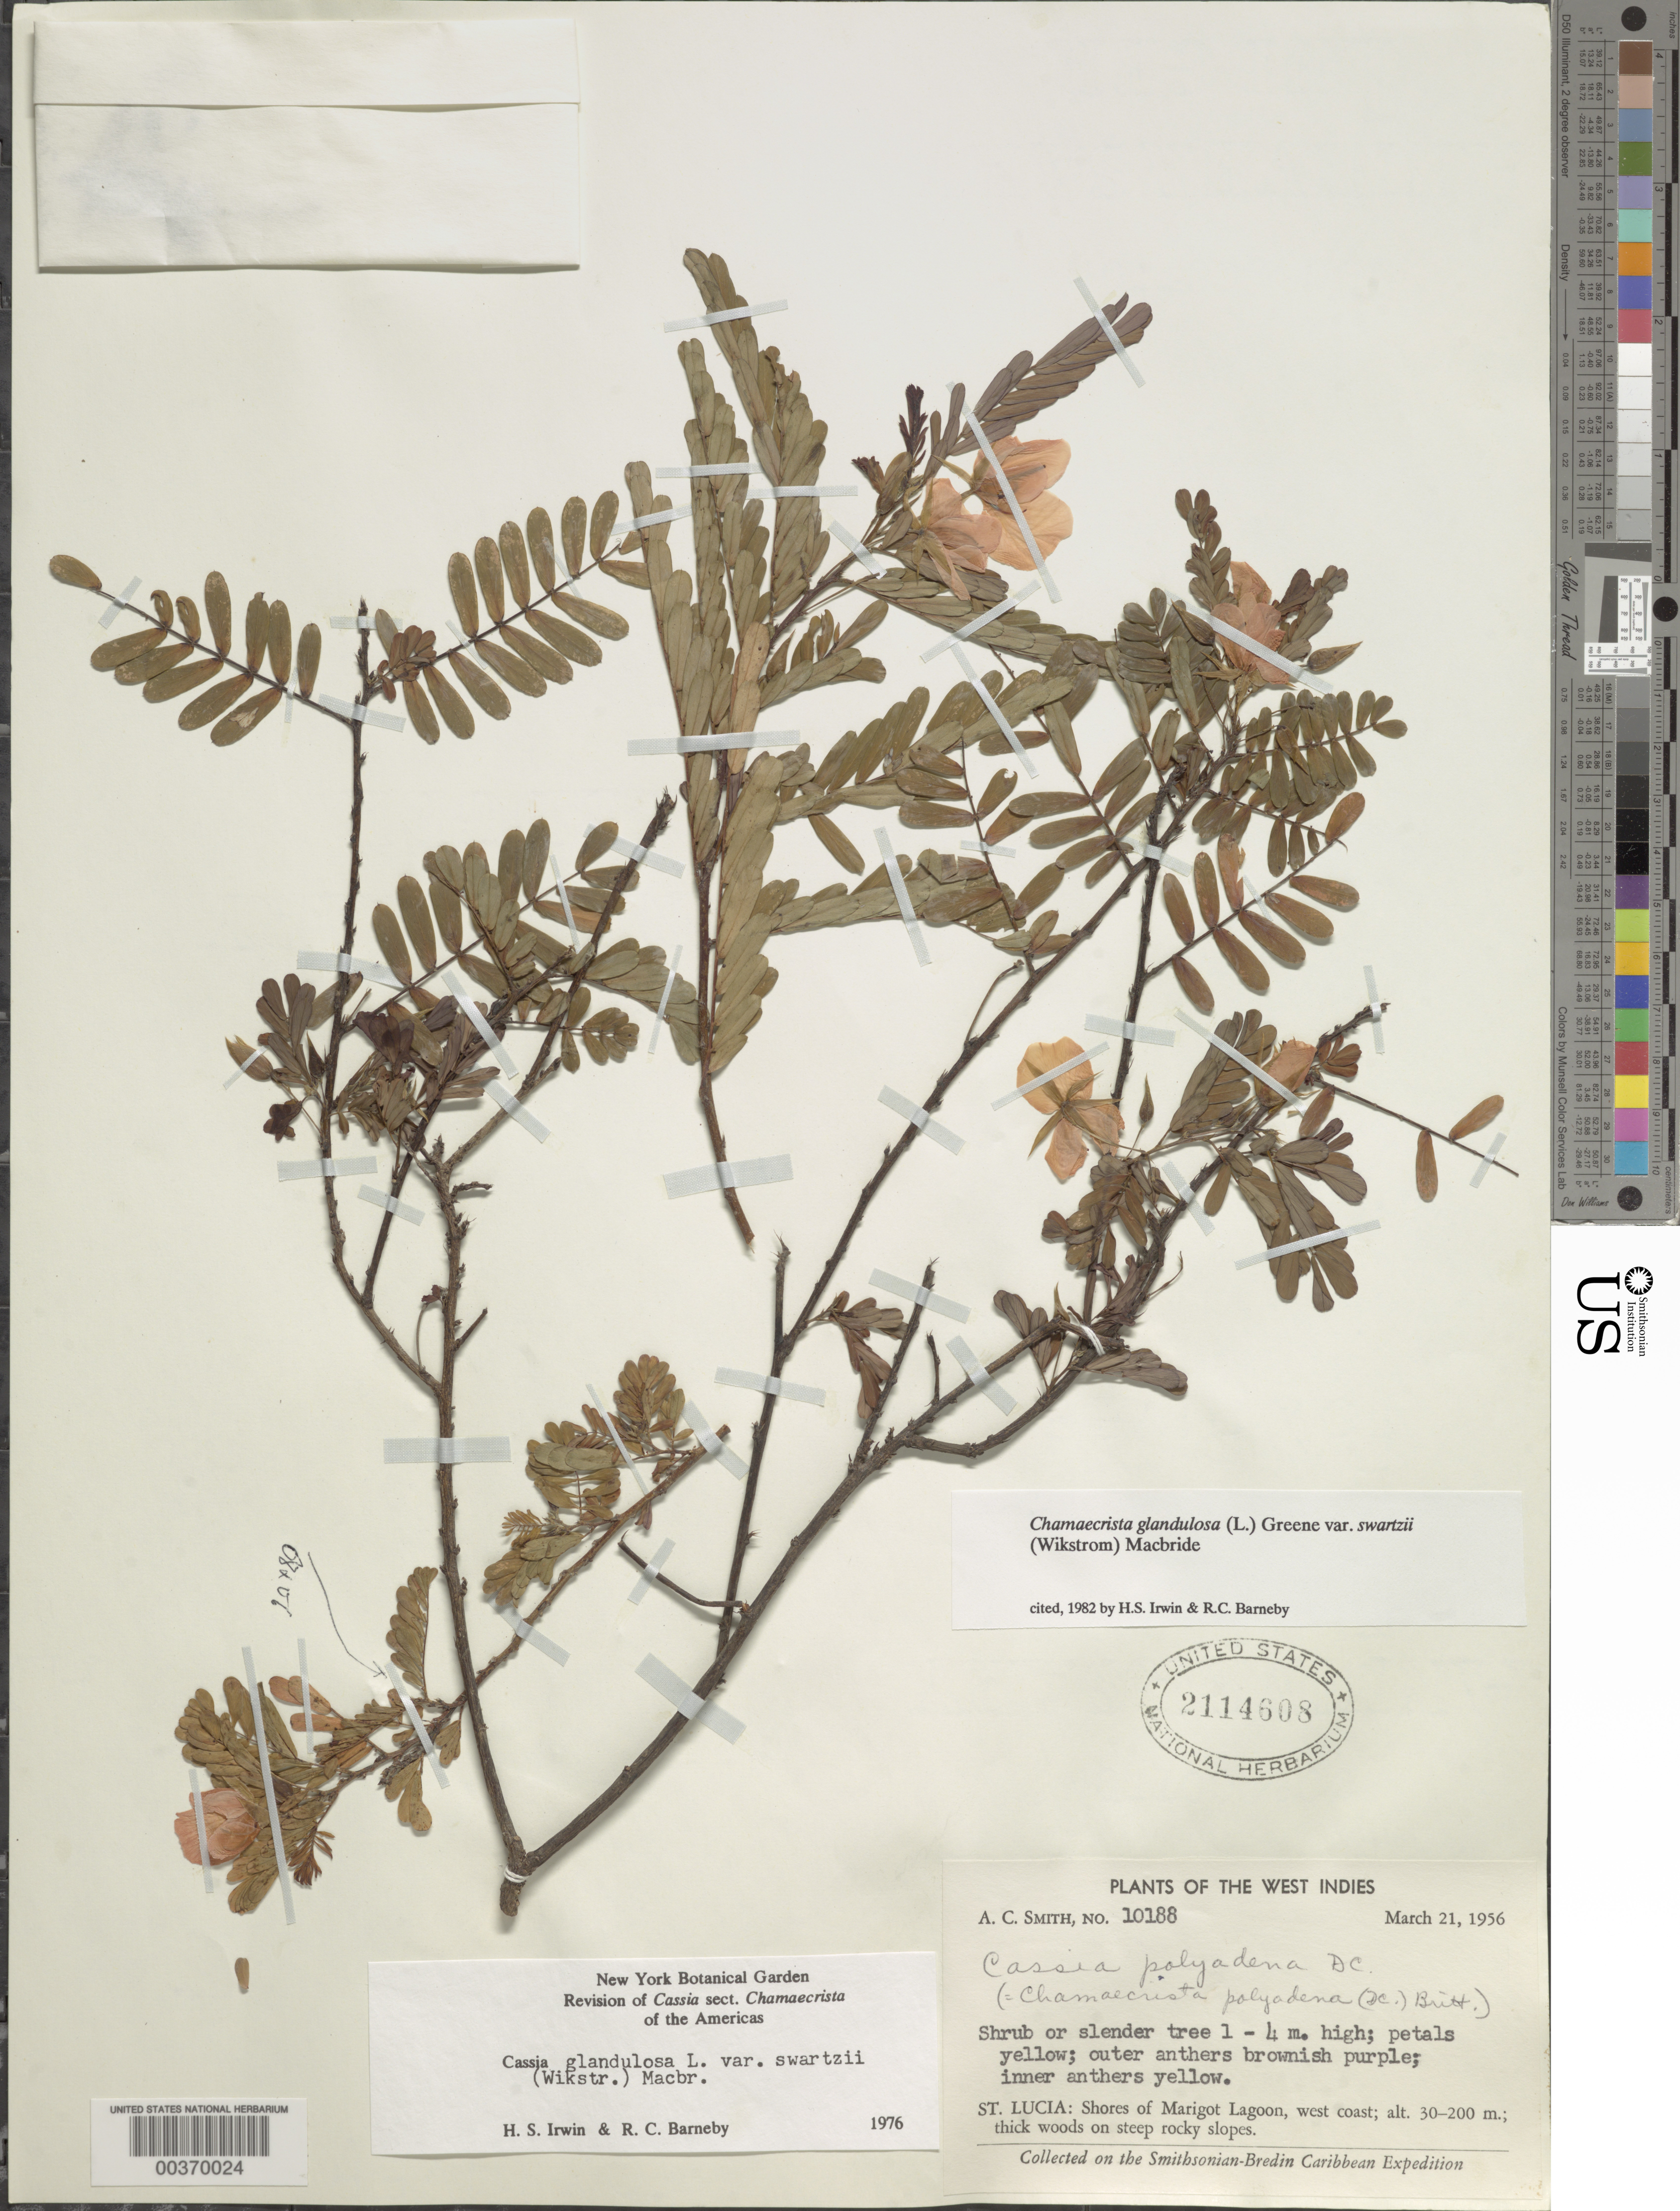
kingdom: Plantae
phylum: Tracheophyta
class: Magnoliopsida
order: Fabales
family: Fabaceae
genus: Chamaecrista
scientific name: Chamaecrista glandulosa var. swartzii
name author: (Wikstr.) H.S. Irwin & Barneby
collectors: A. C. Smith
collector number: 10188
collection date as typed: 21 Mar 1956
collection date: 1956-03-21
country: St. Lucia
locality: Shores of marigot lagoon, west coast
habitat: Thick woods on steep rocky slopes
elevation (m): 30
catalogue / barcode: US 2114608